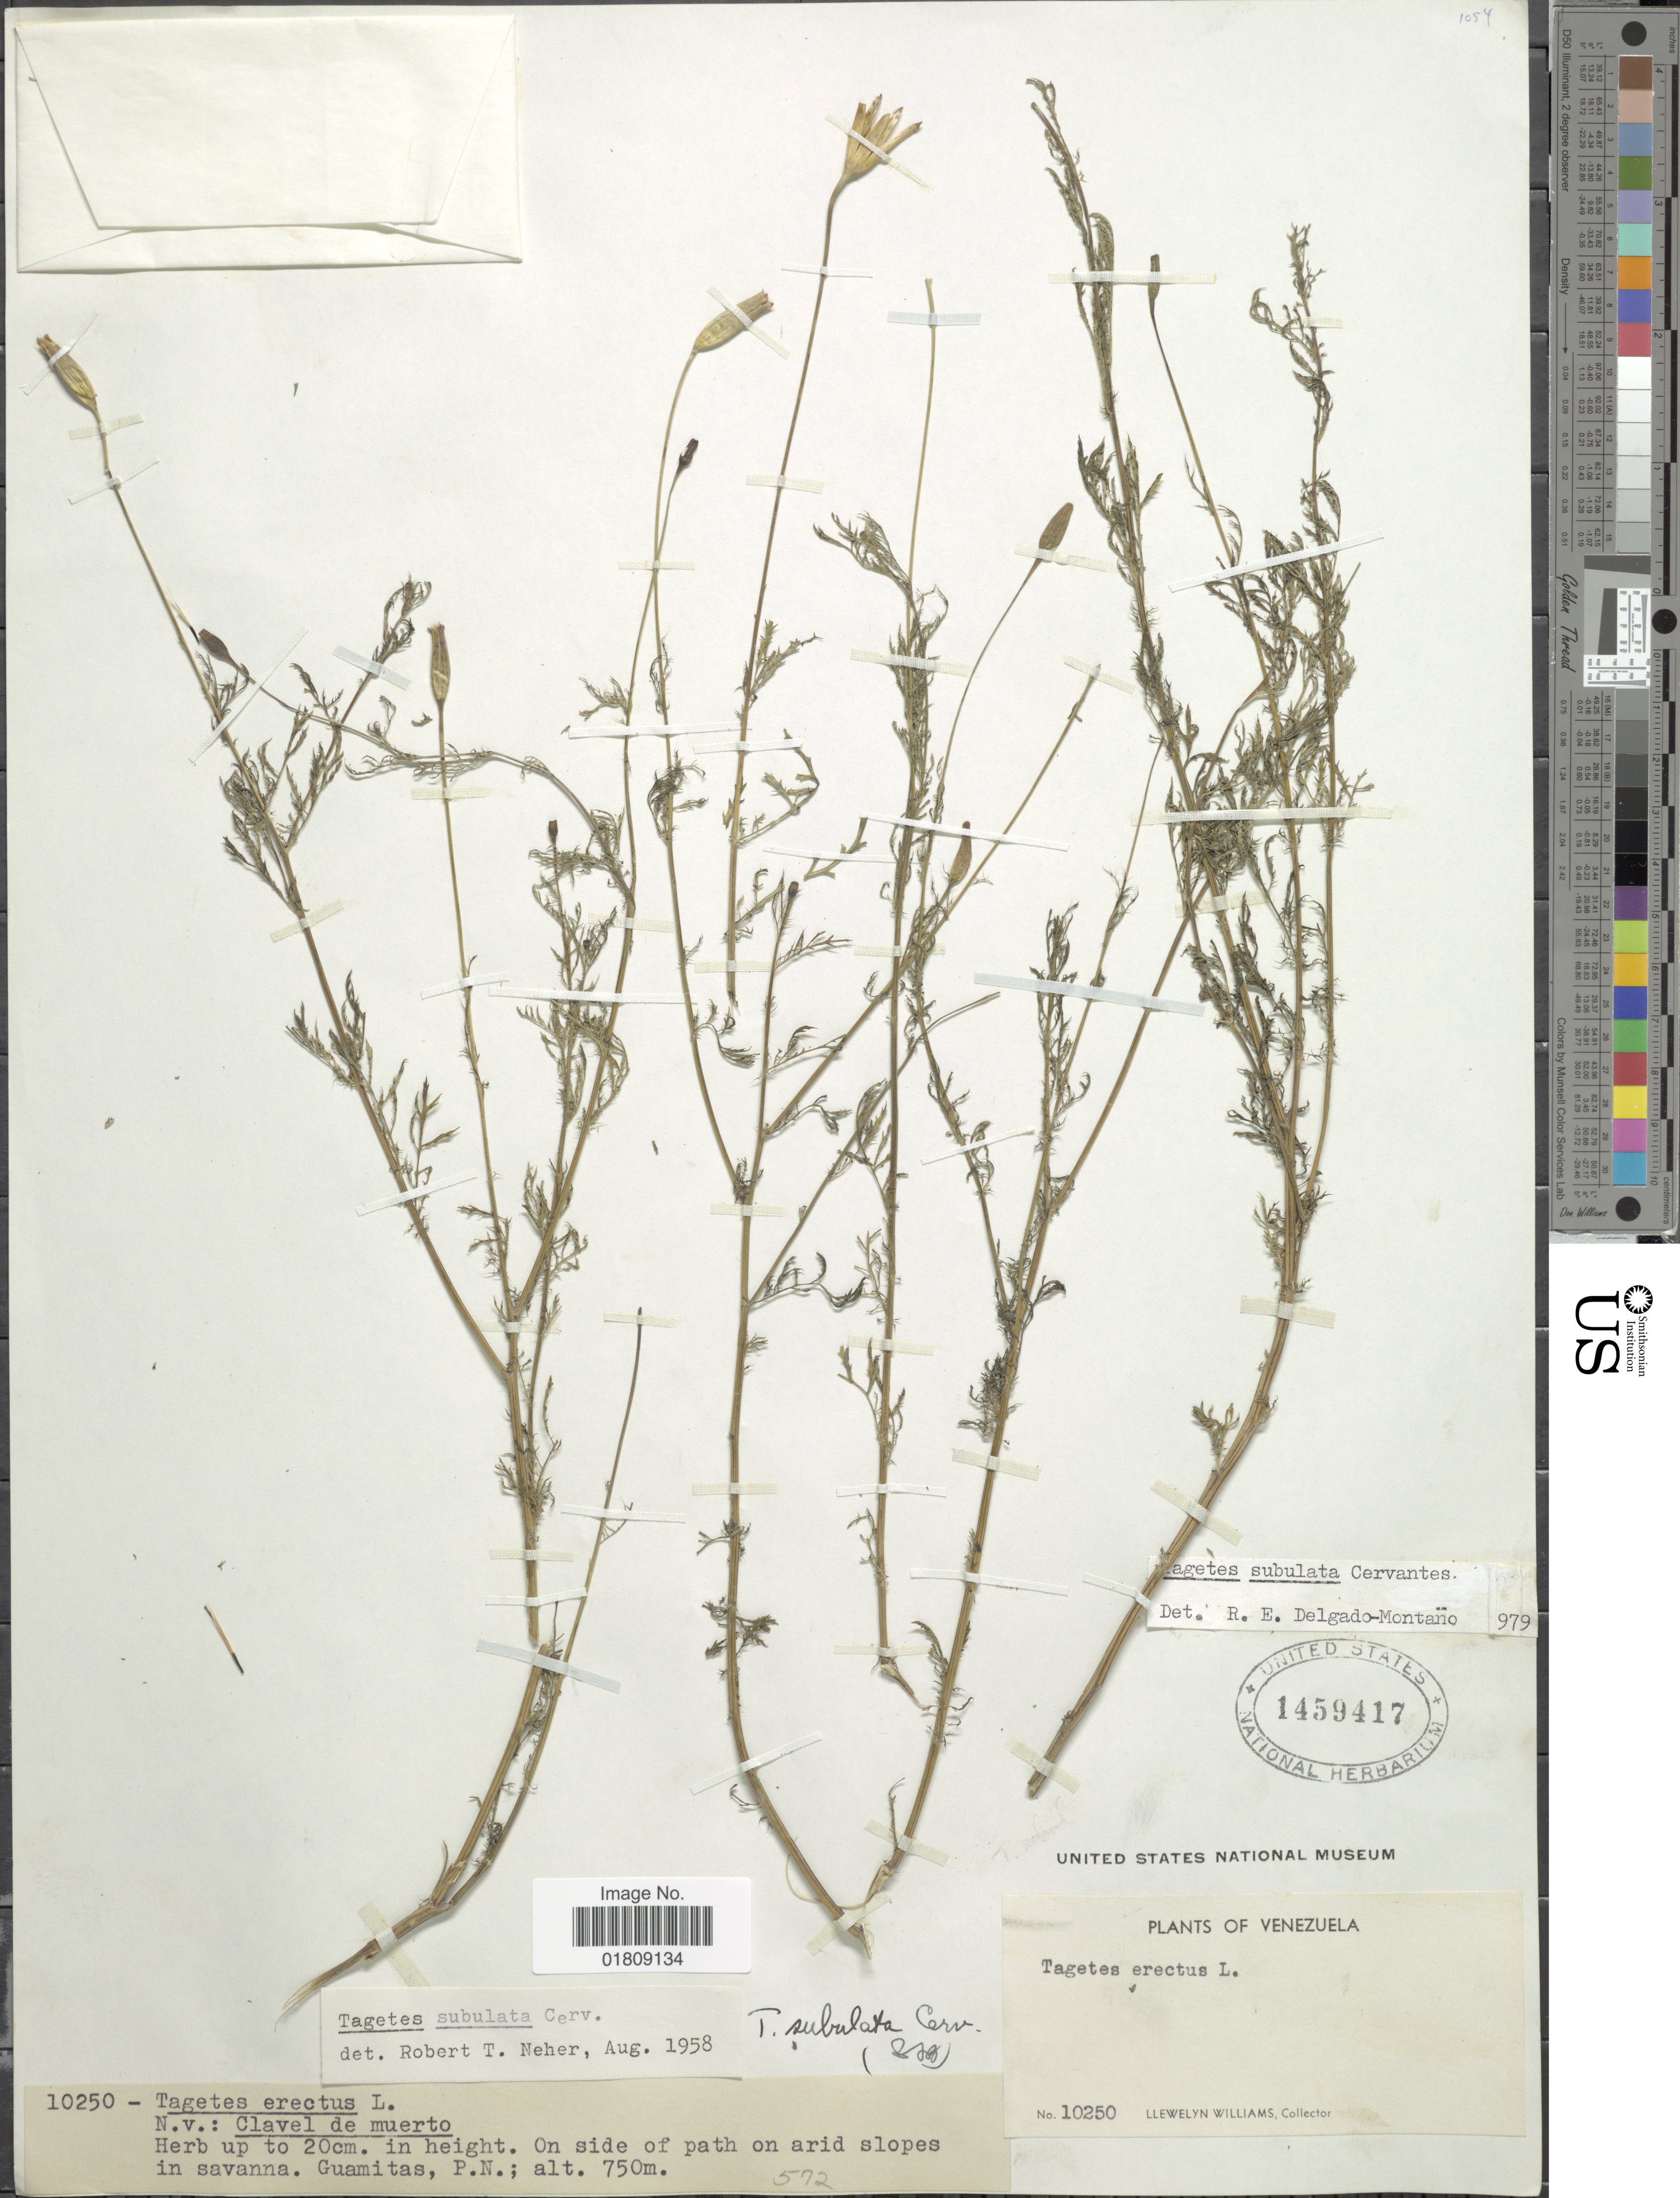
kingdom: Plantae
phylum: Tracheophyta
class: Magnoliopsida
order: Asterales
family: Asteraceae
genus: Tagetes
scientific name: Tagetes subulata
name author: Cerv.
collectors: Ll. Williams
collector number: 10250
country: Venezuela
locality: Guamitas, P. N.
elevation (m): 750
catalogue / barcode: US 1459417